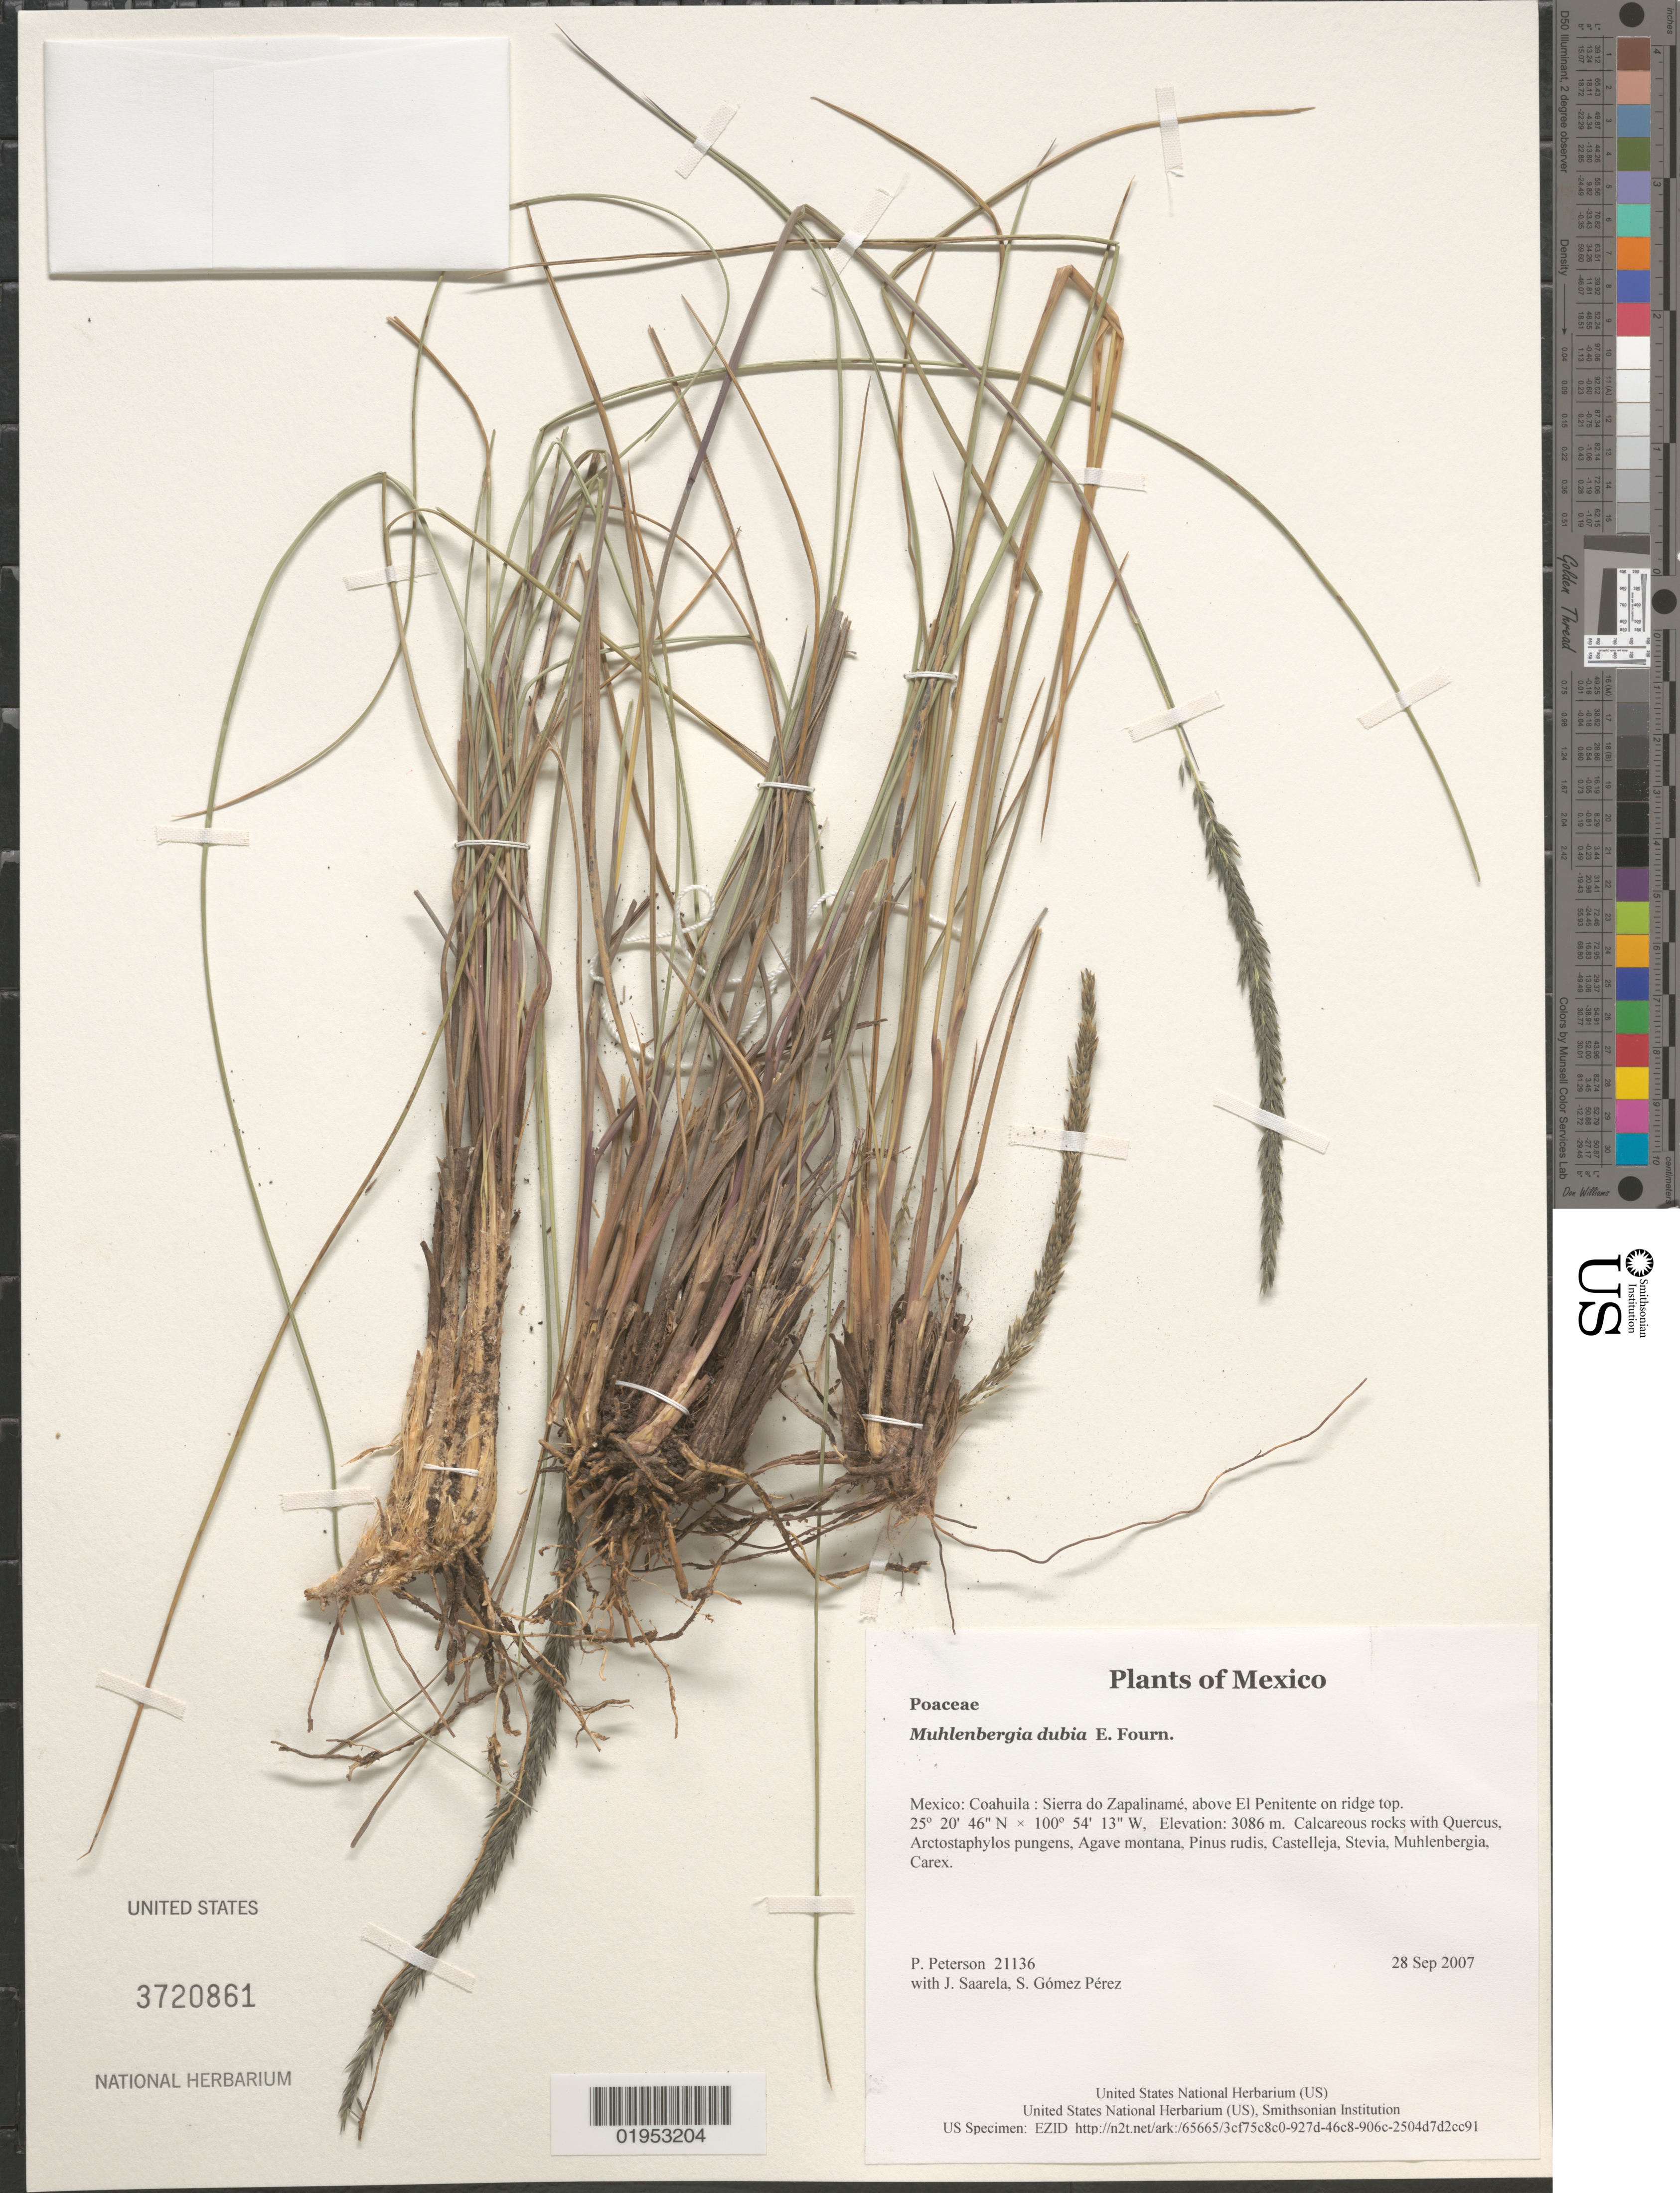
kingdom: Plantae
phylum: Tracheophyta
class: Liliopsida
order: Poales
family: Poaceae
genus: Muhlenbergia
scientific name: Muhlenbergia dubia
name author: E. Fourn.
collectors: P. M. Peterson, J. Saarela & S. Gómez Pérez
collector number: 21136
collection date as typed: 28 Sep 2007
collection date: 2007-09-28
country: Mexico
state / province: Coahuila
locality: Sierra do Zapalinamé, above El Penitente on ridge top.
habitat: Calcareous rocks with Quercus, Arctostaphylos pungens, Agave montana, Pinus rudis, Castelleja, Stevia, Muhlenbergia, Carex.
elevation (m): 3086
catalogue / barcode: US 3720861